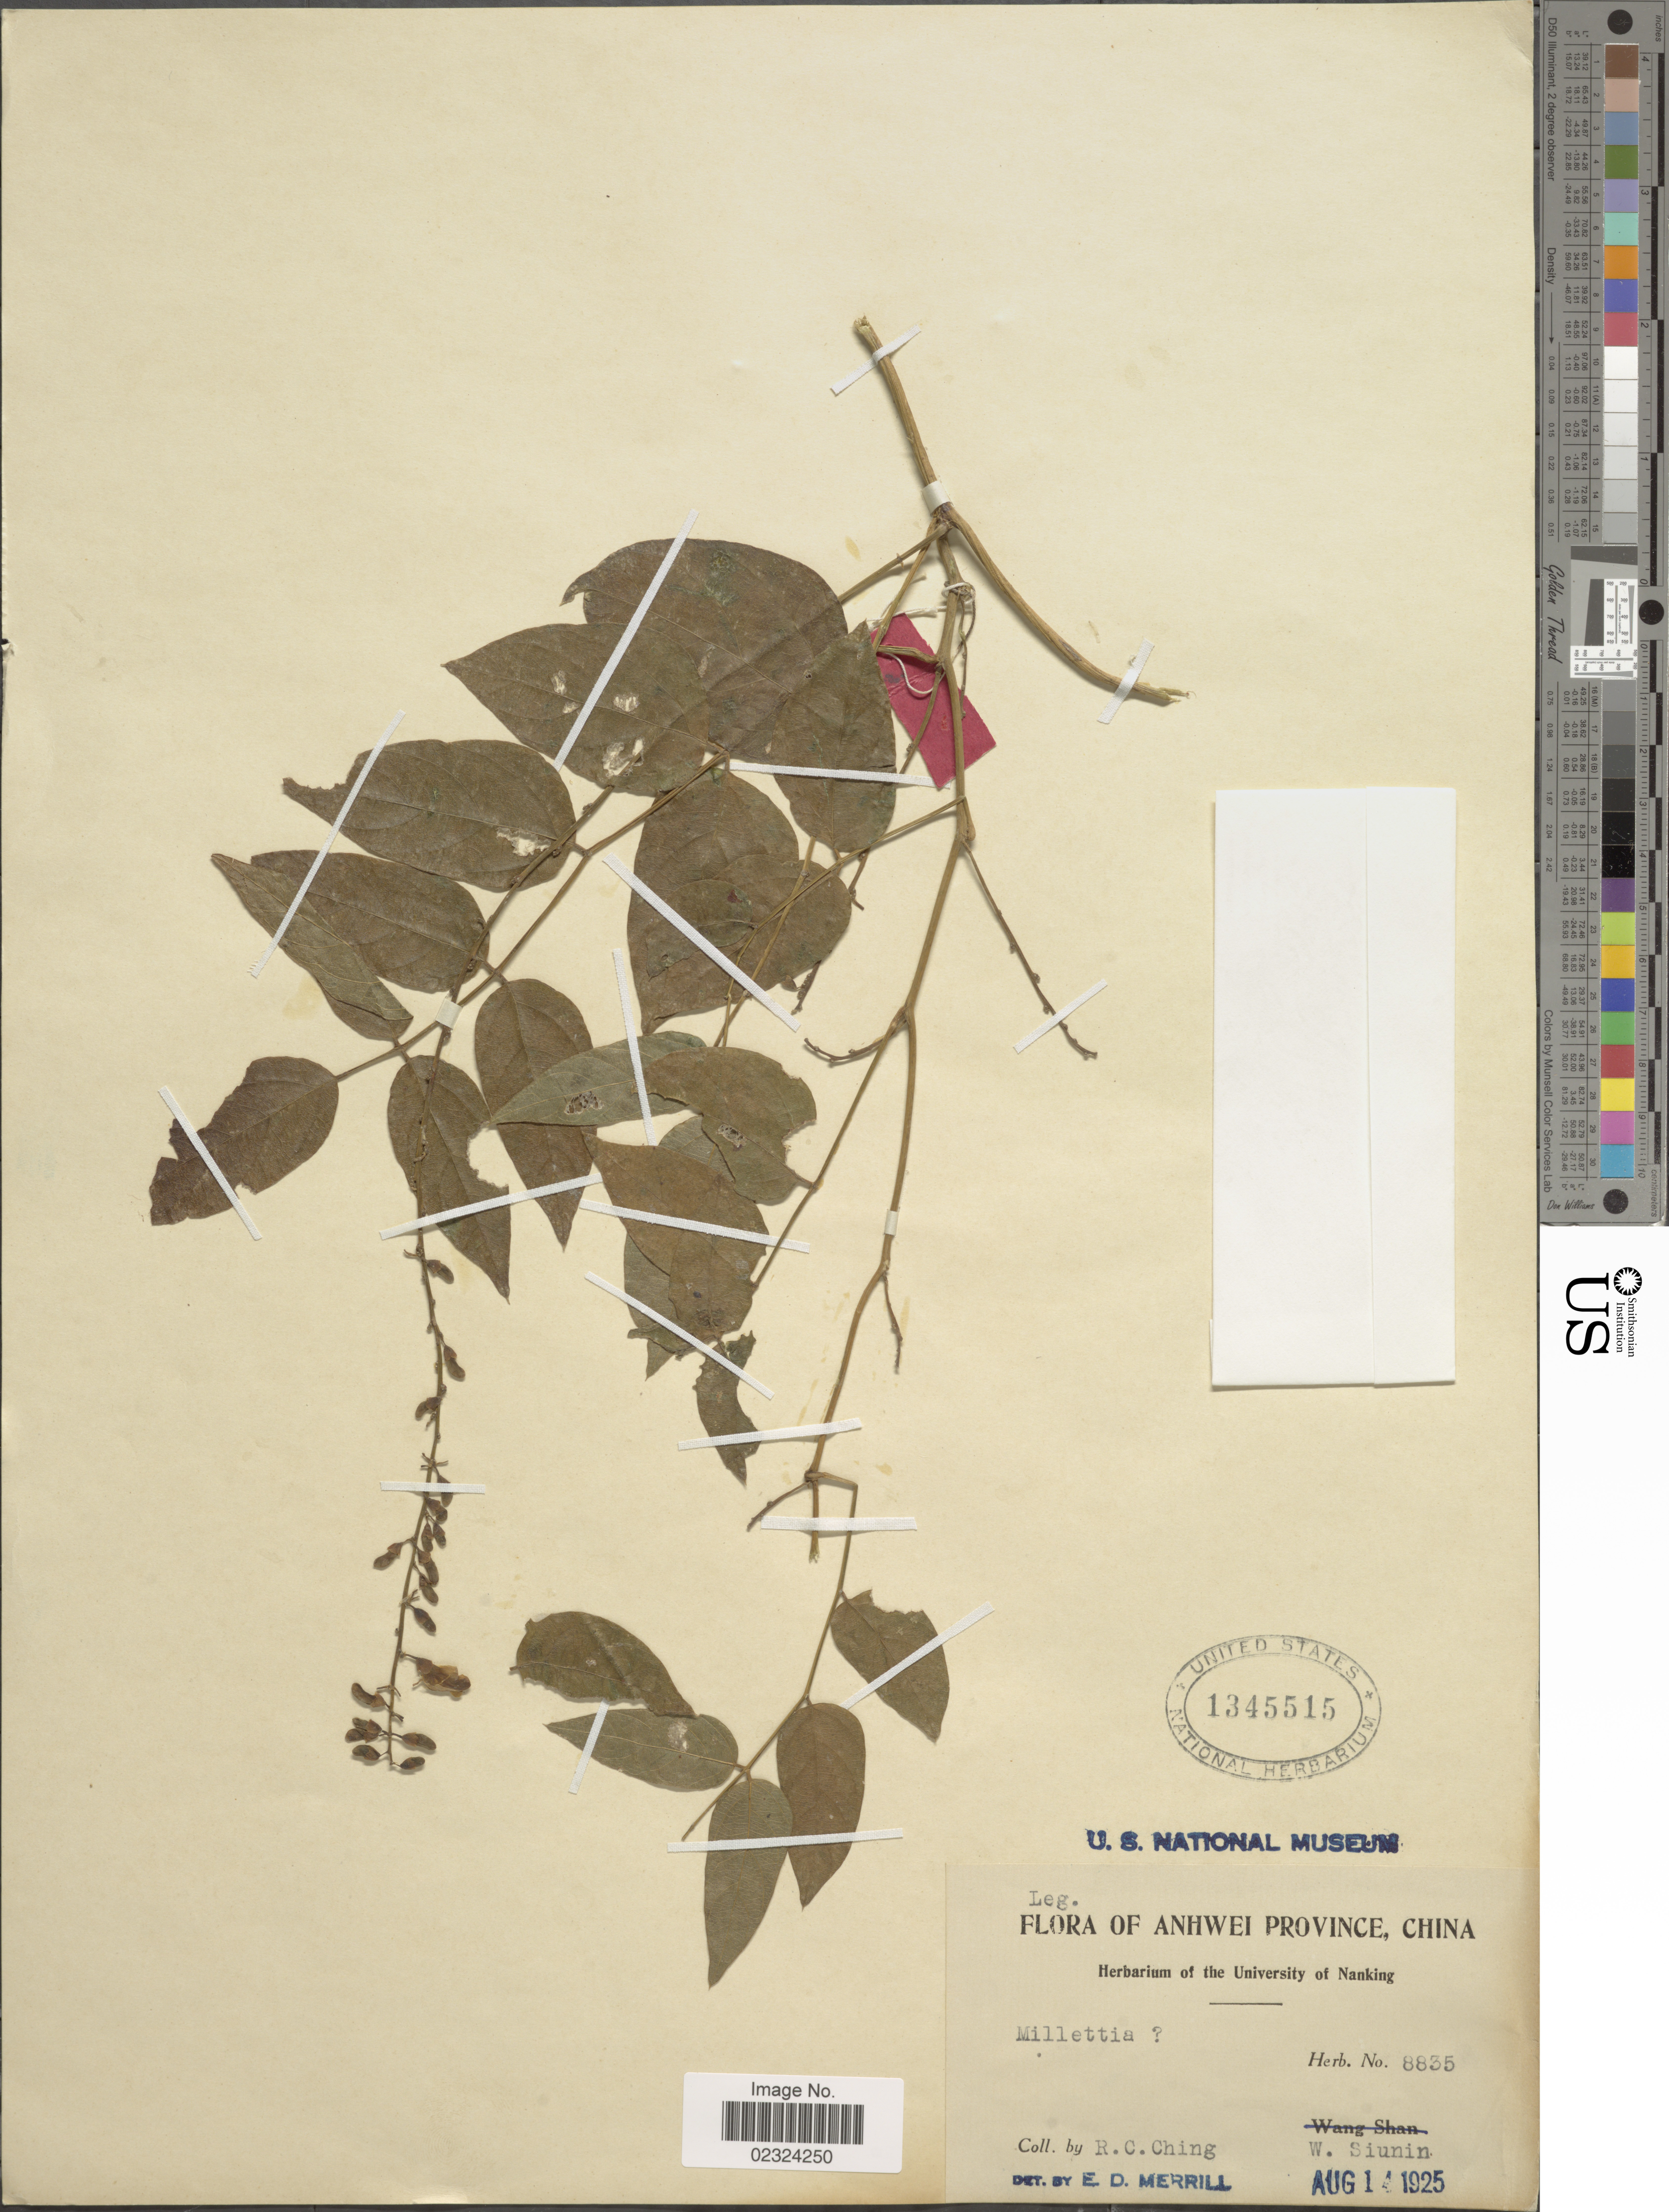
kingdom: Plantae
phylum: Tracheophyta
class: Magnoliopsida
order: Fabales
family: Fabaceae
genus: Millettia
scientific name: Millettia sp.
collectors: R. C. Ching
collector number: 8835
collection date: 1925-08-14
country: China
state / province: Anhui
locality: W. Siunin.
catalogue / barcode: US 1345515